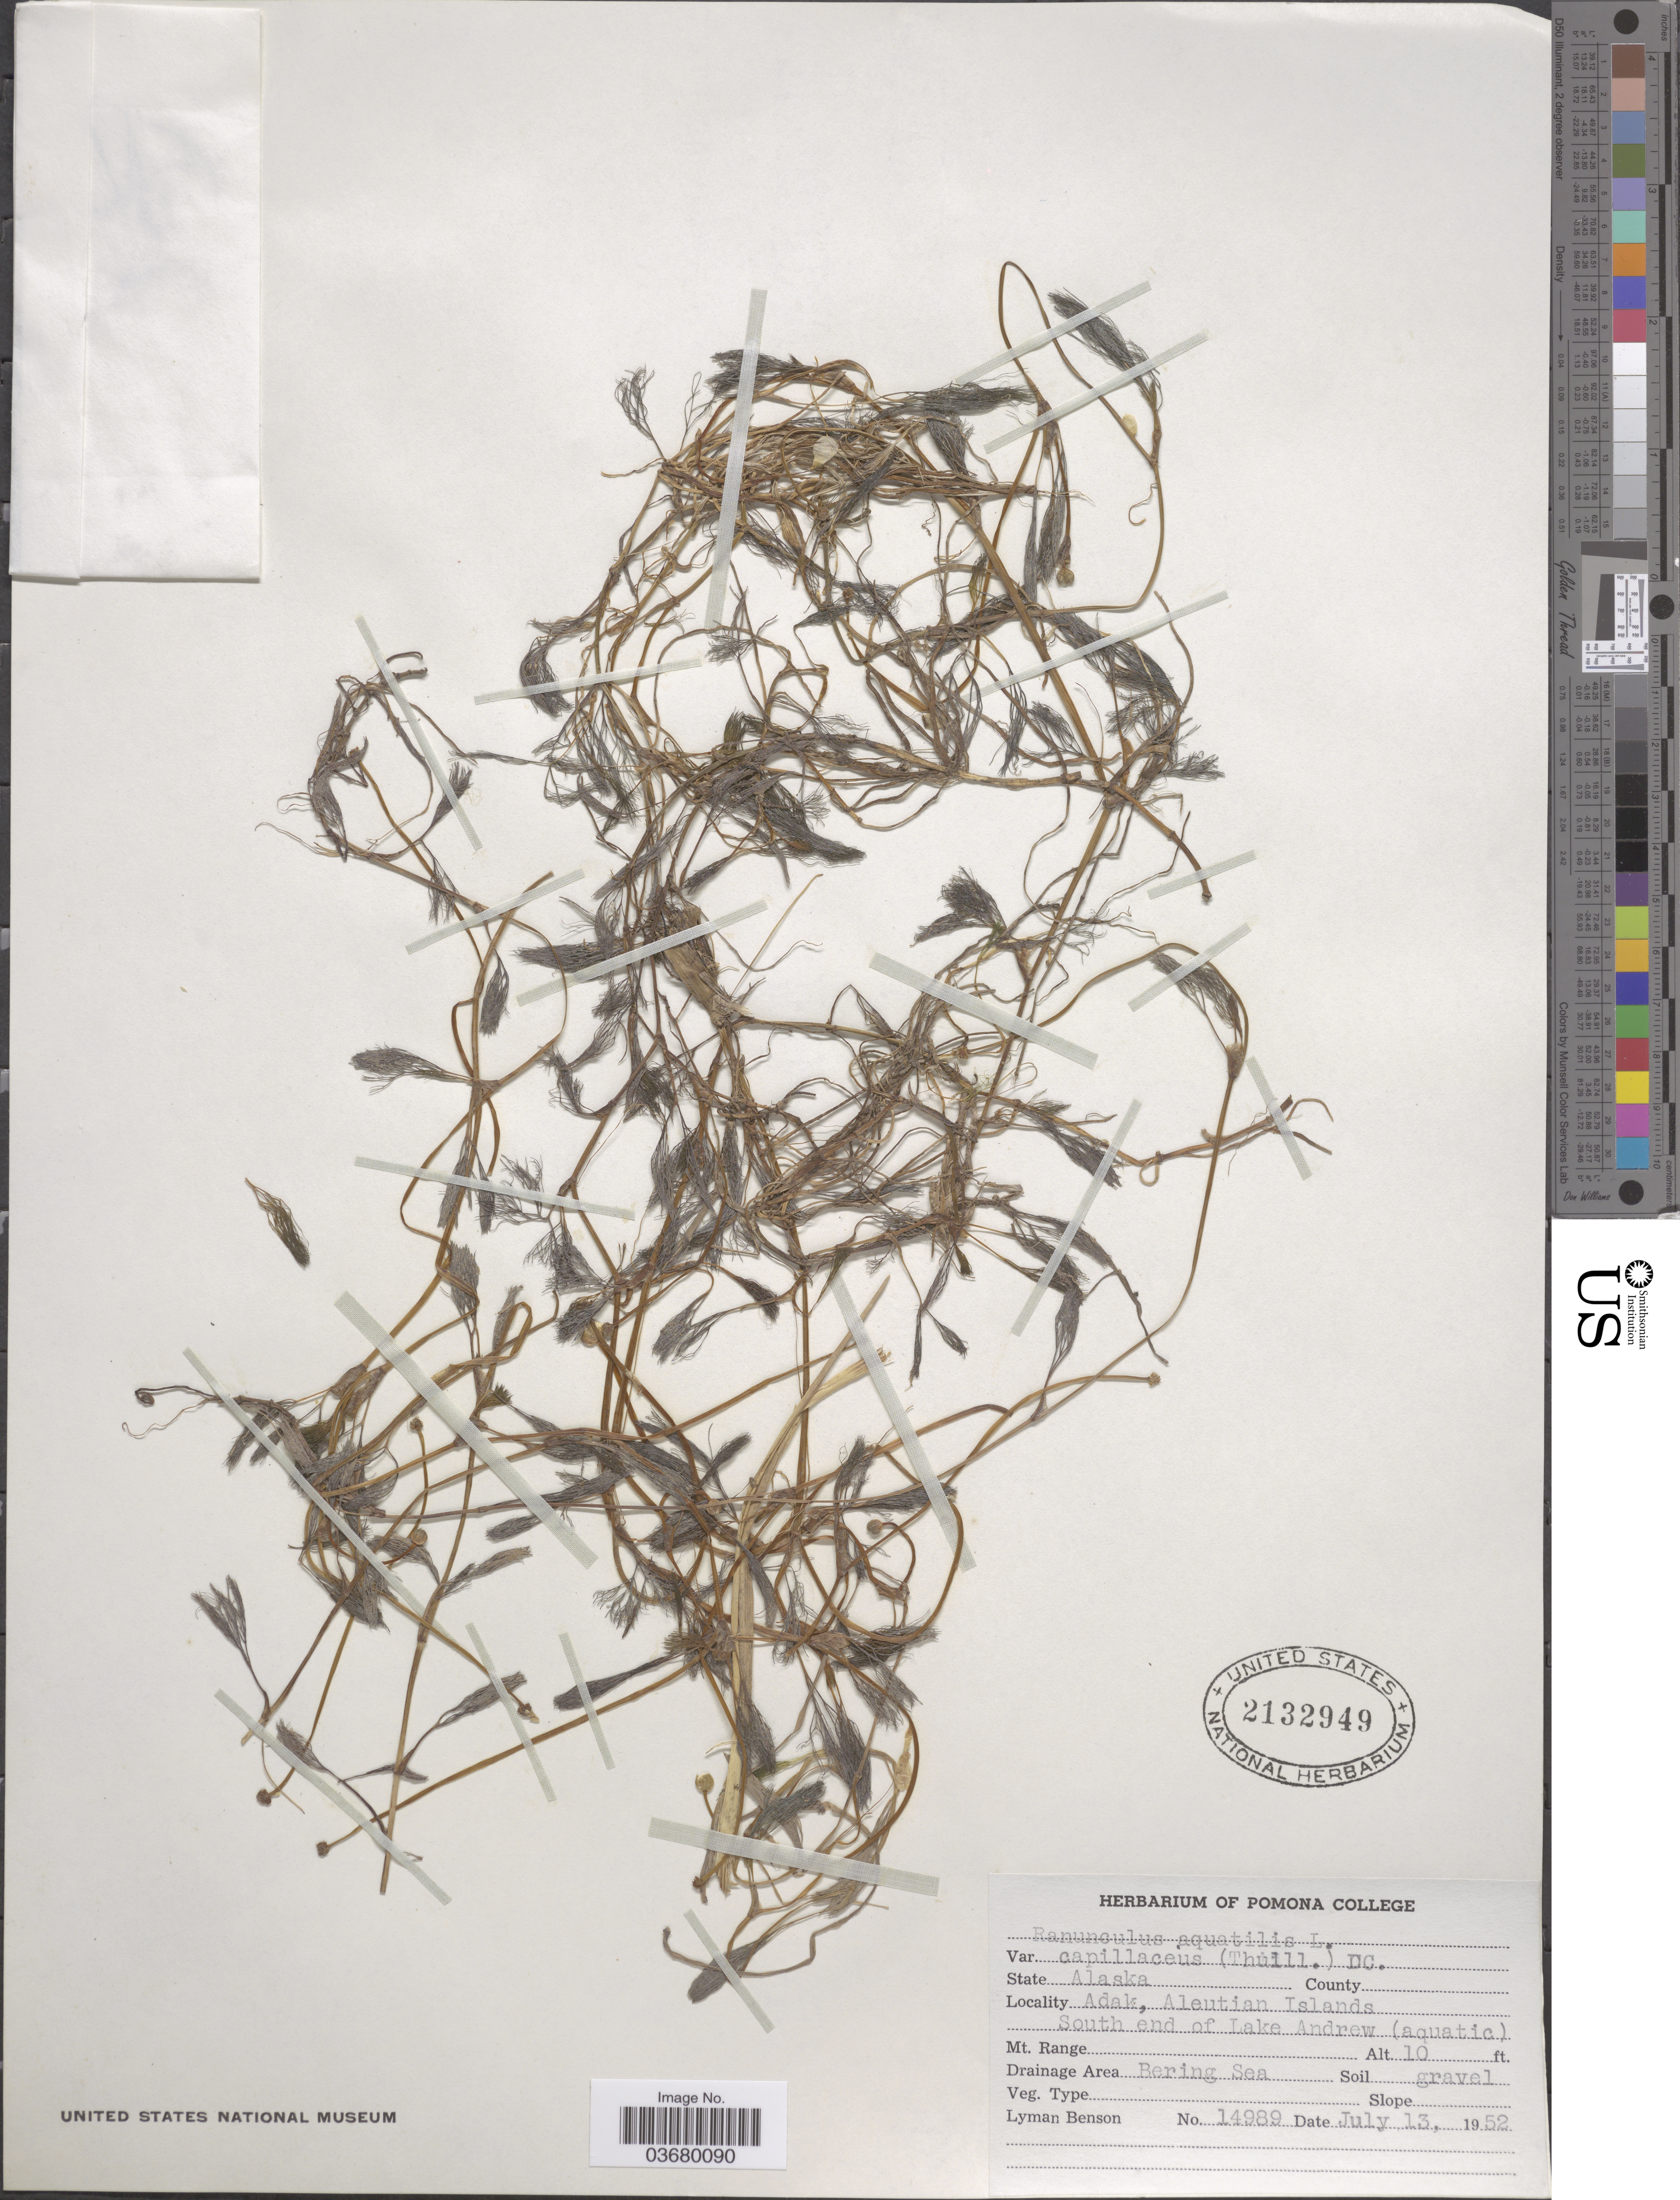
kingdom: Plantae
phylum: Tracheophyta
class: Magnoliopsida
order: Ranunculales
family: Ranunculaceae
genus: Ranunculus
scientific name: Ranunculus trichophyllus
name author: Chaix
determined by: Strong, Mark T., (BOT), Smithsonian Institution - National Museum of Natural History (UNITED STATES)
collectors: L. D. Benson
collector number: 14989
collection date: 1952-07-13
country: United States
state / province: Alaska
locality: Adak, Aleutian Islands. South end of Lake Andrew. Drainage Area Bering Sea.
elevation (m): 3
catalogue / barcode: US 2132949